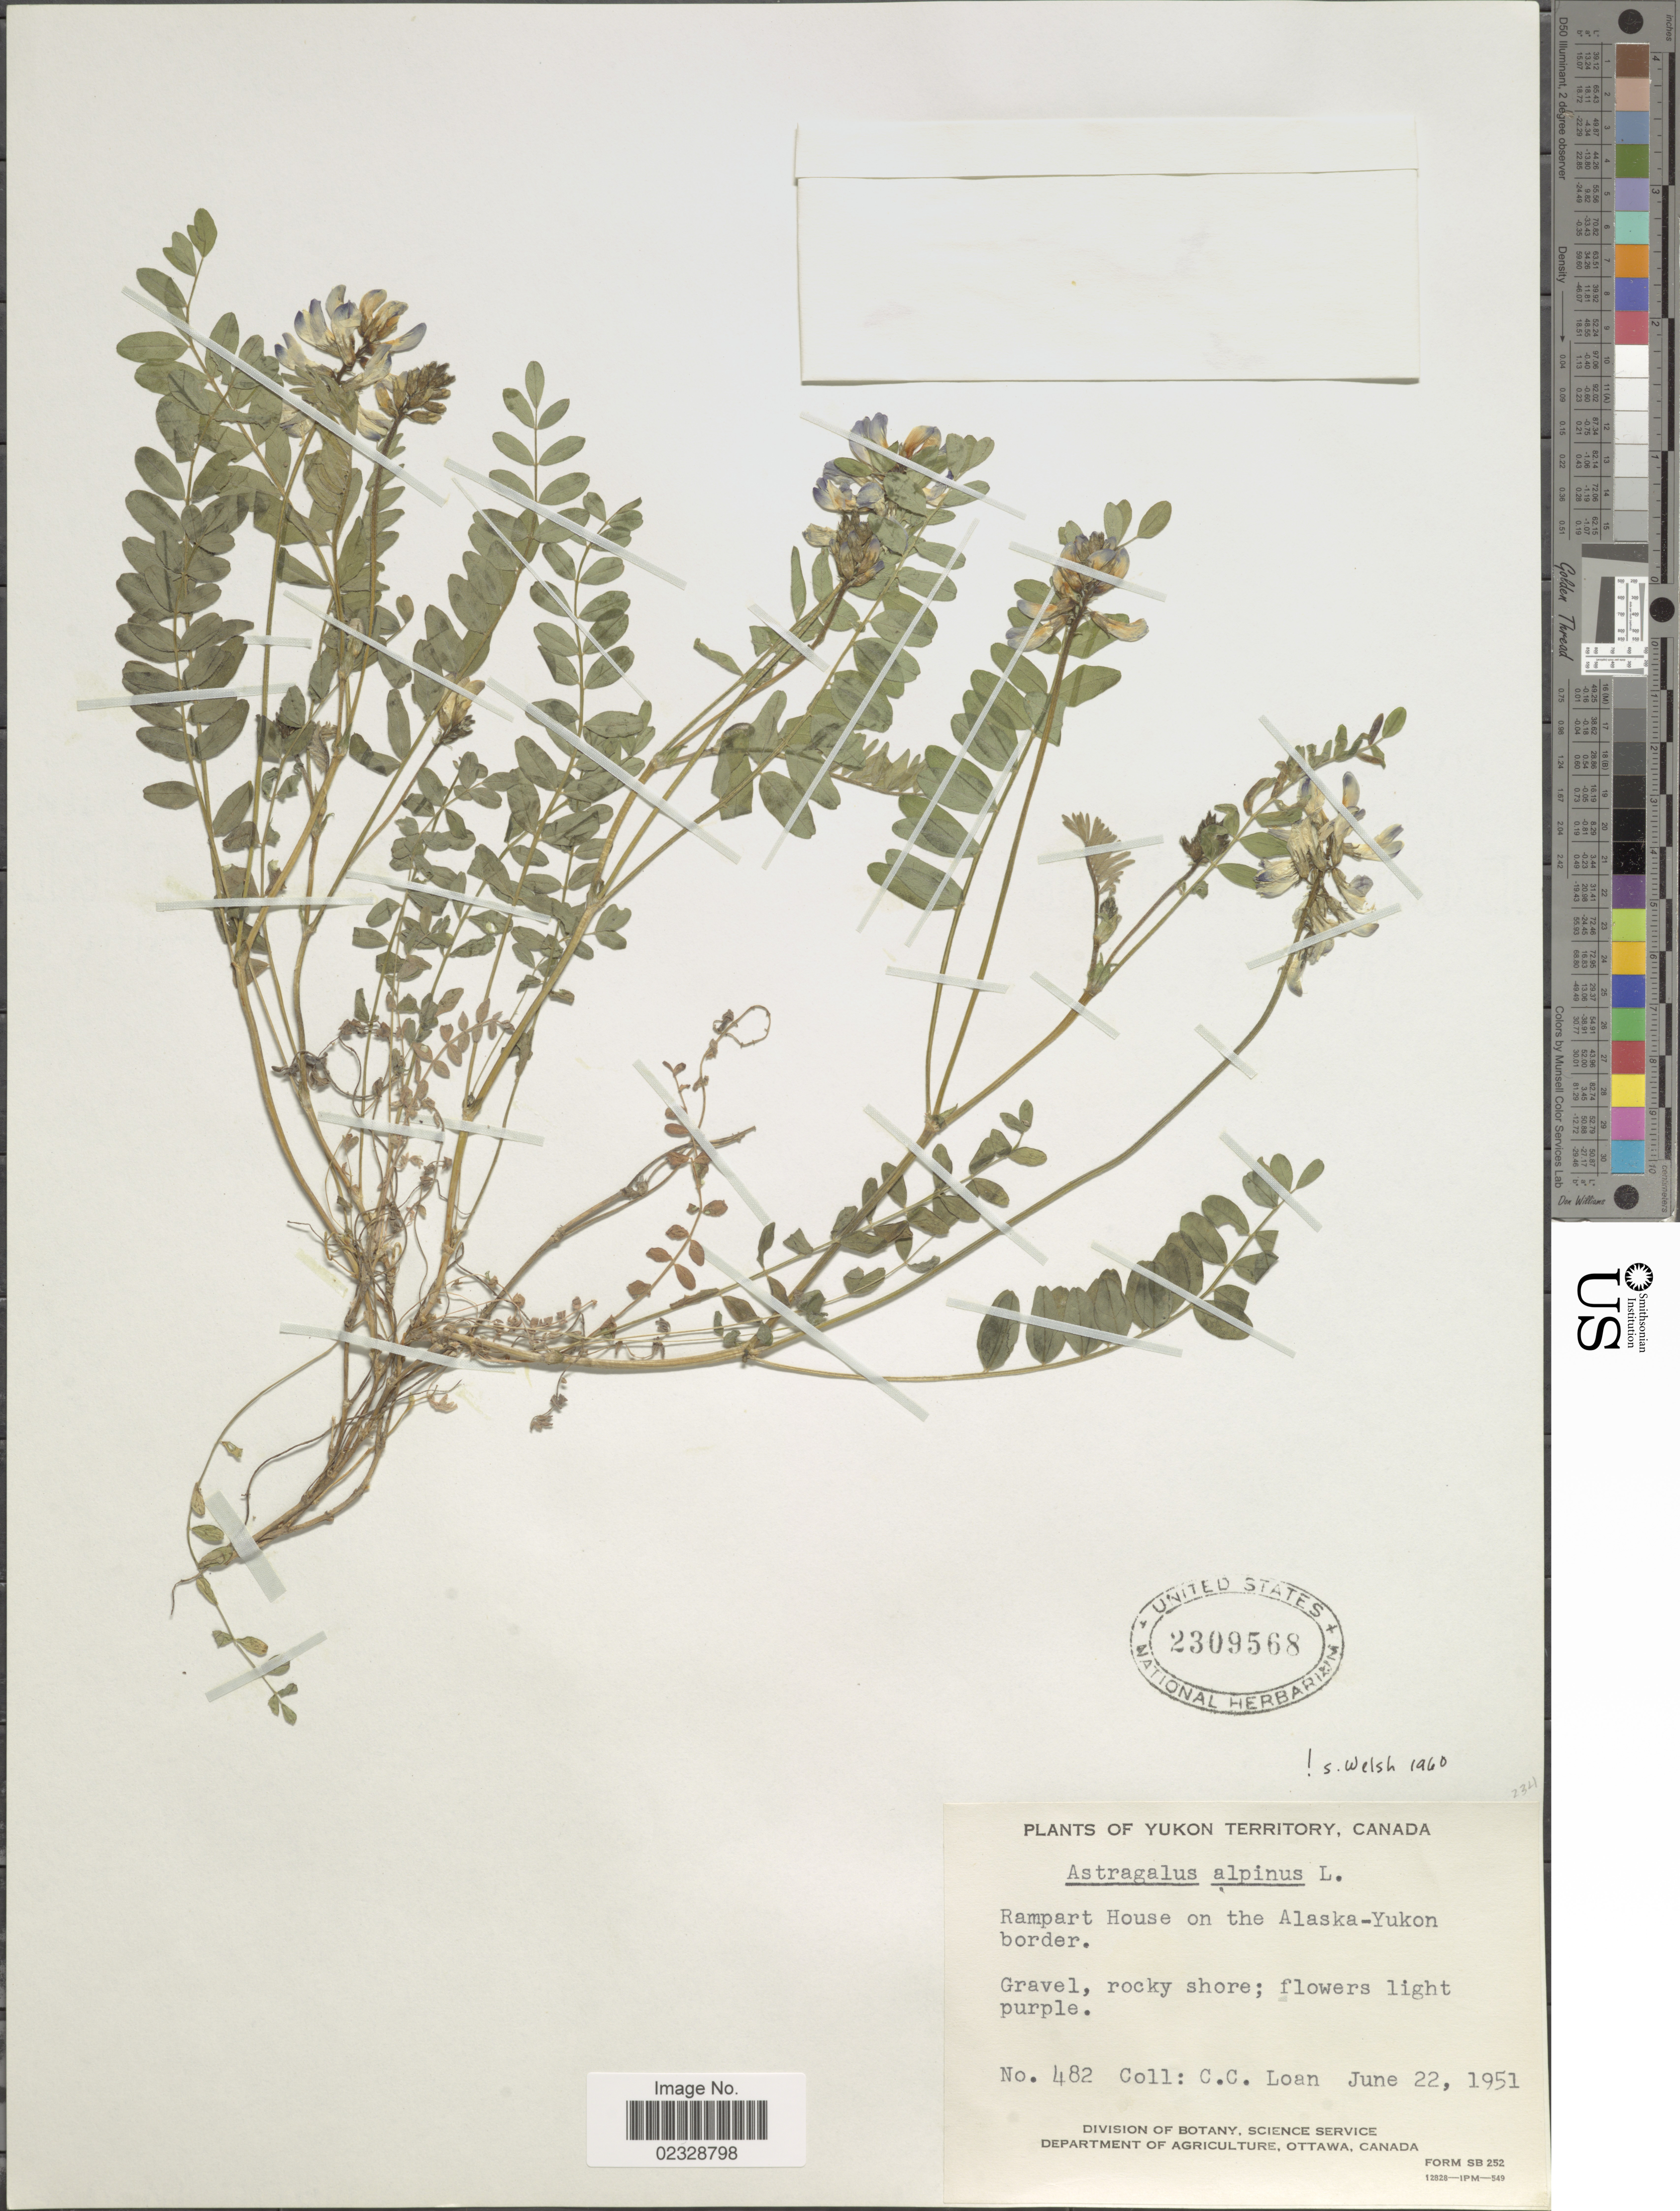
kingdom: Plantae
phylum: Tracheophyta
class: Magnoliopsida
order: Fabales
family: Fabaceae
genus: Astragalus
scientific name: Astragalus alpinus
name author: L.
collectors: C. Loan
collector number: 482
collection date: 1951-06-22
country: Canada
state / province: Yukon Territory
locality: Rampart House on the Alaska-Yukon border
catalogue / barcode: US 2309568